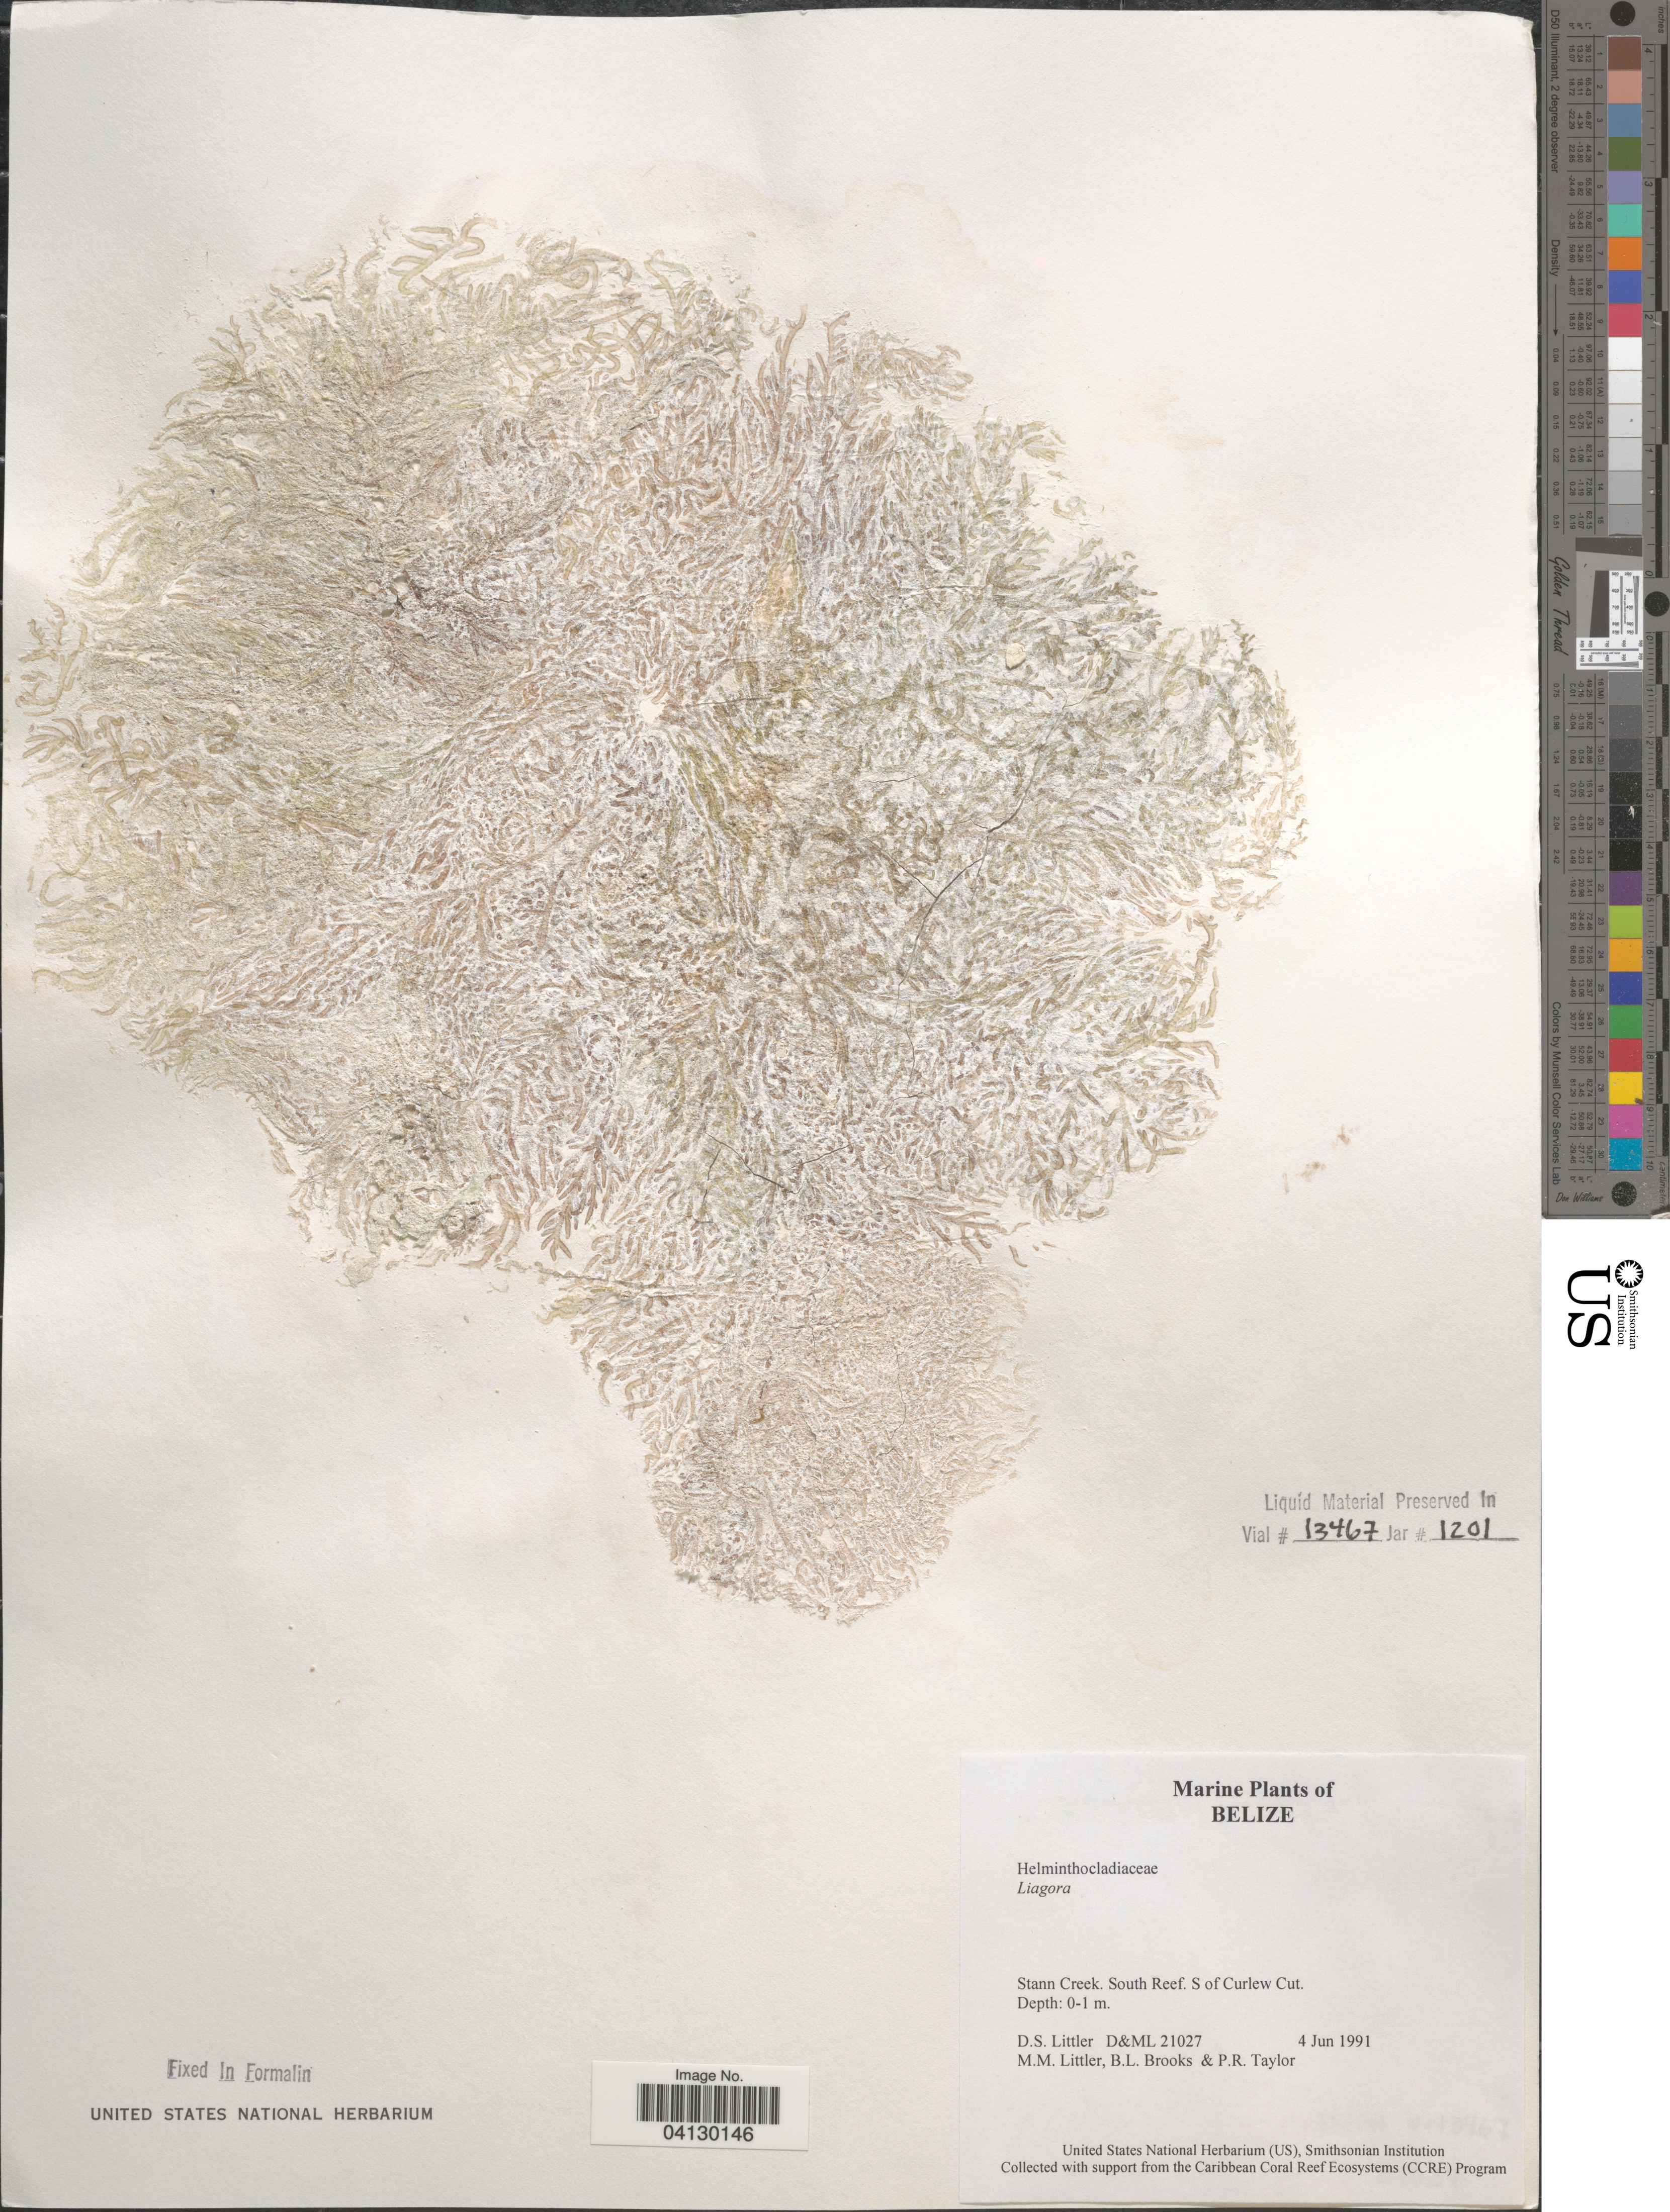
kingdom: Plantae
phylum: Rhodophyta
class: Florideophyceae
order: Nemaliales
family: Liagoraceae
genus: Liagora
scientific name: Liagora sp.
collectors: D. S. Littler, B. Brooks & P. R. Taylor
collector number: D&ML 21027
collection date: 1991-06-04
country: Belize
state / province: Stann Creek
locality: South Reef. S of Curlew Cut.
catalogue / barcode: US 328614